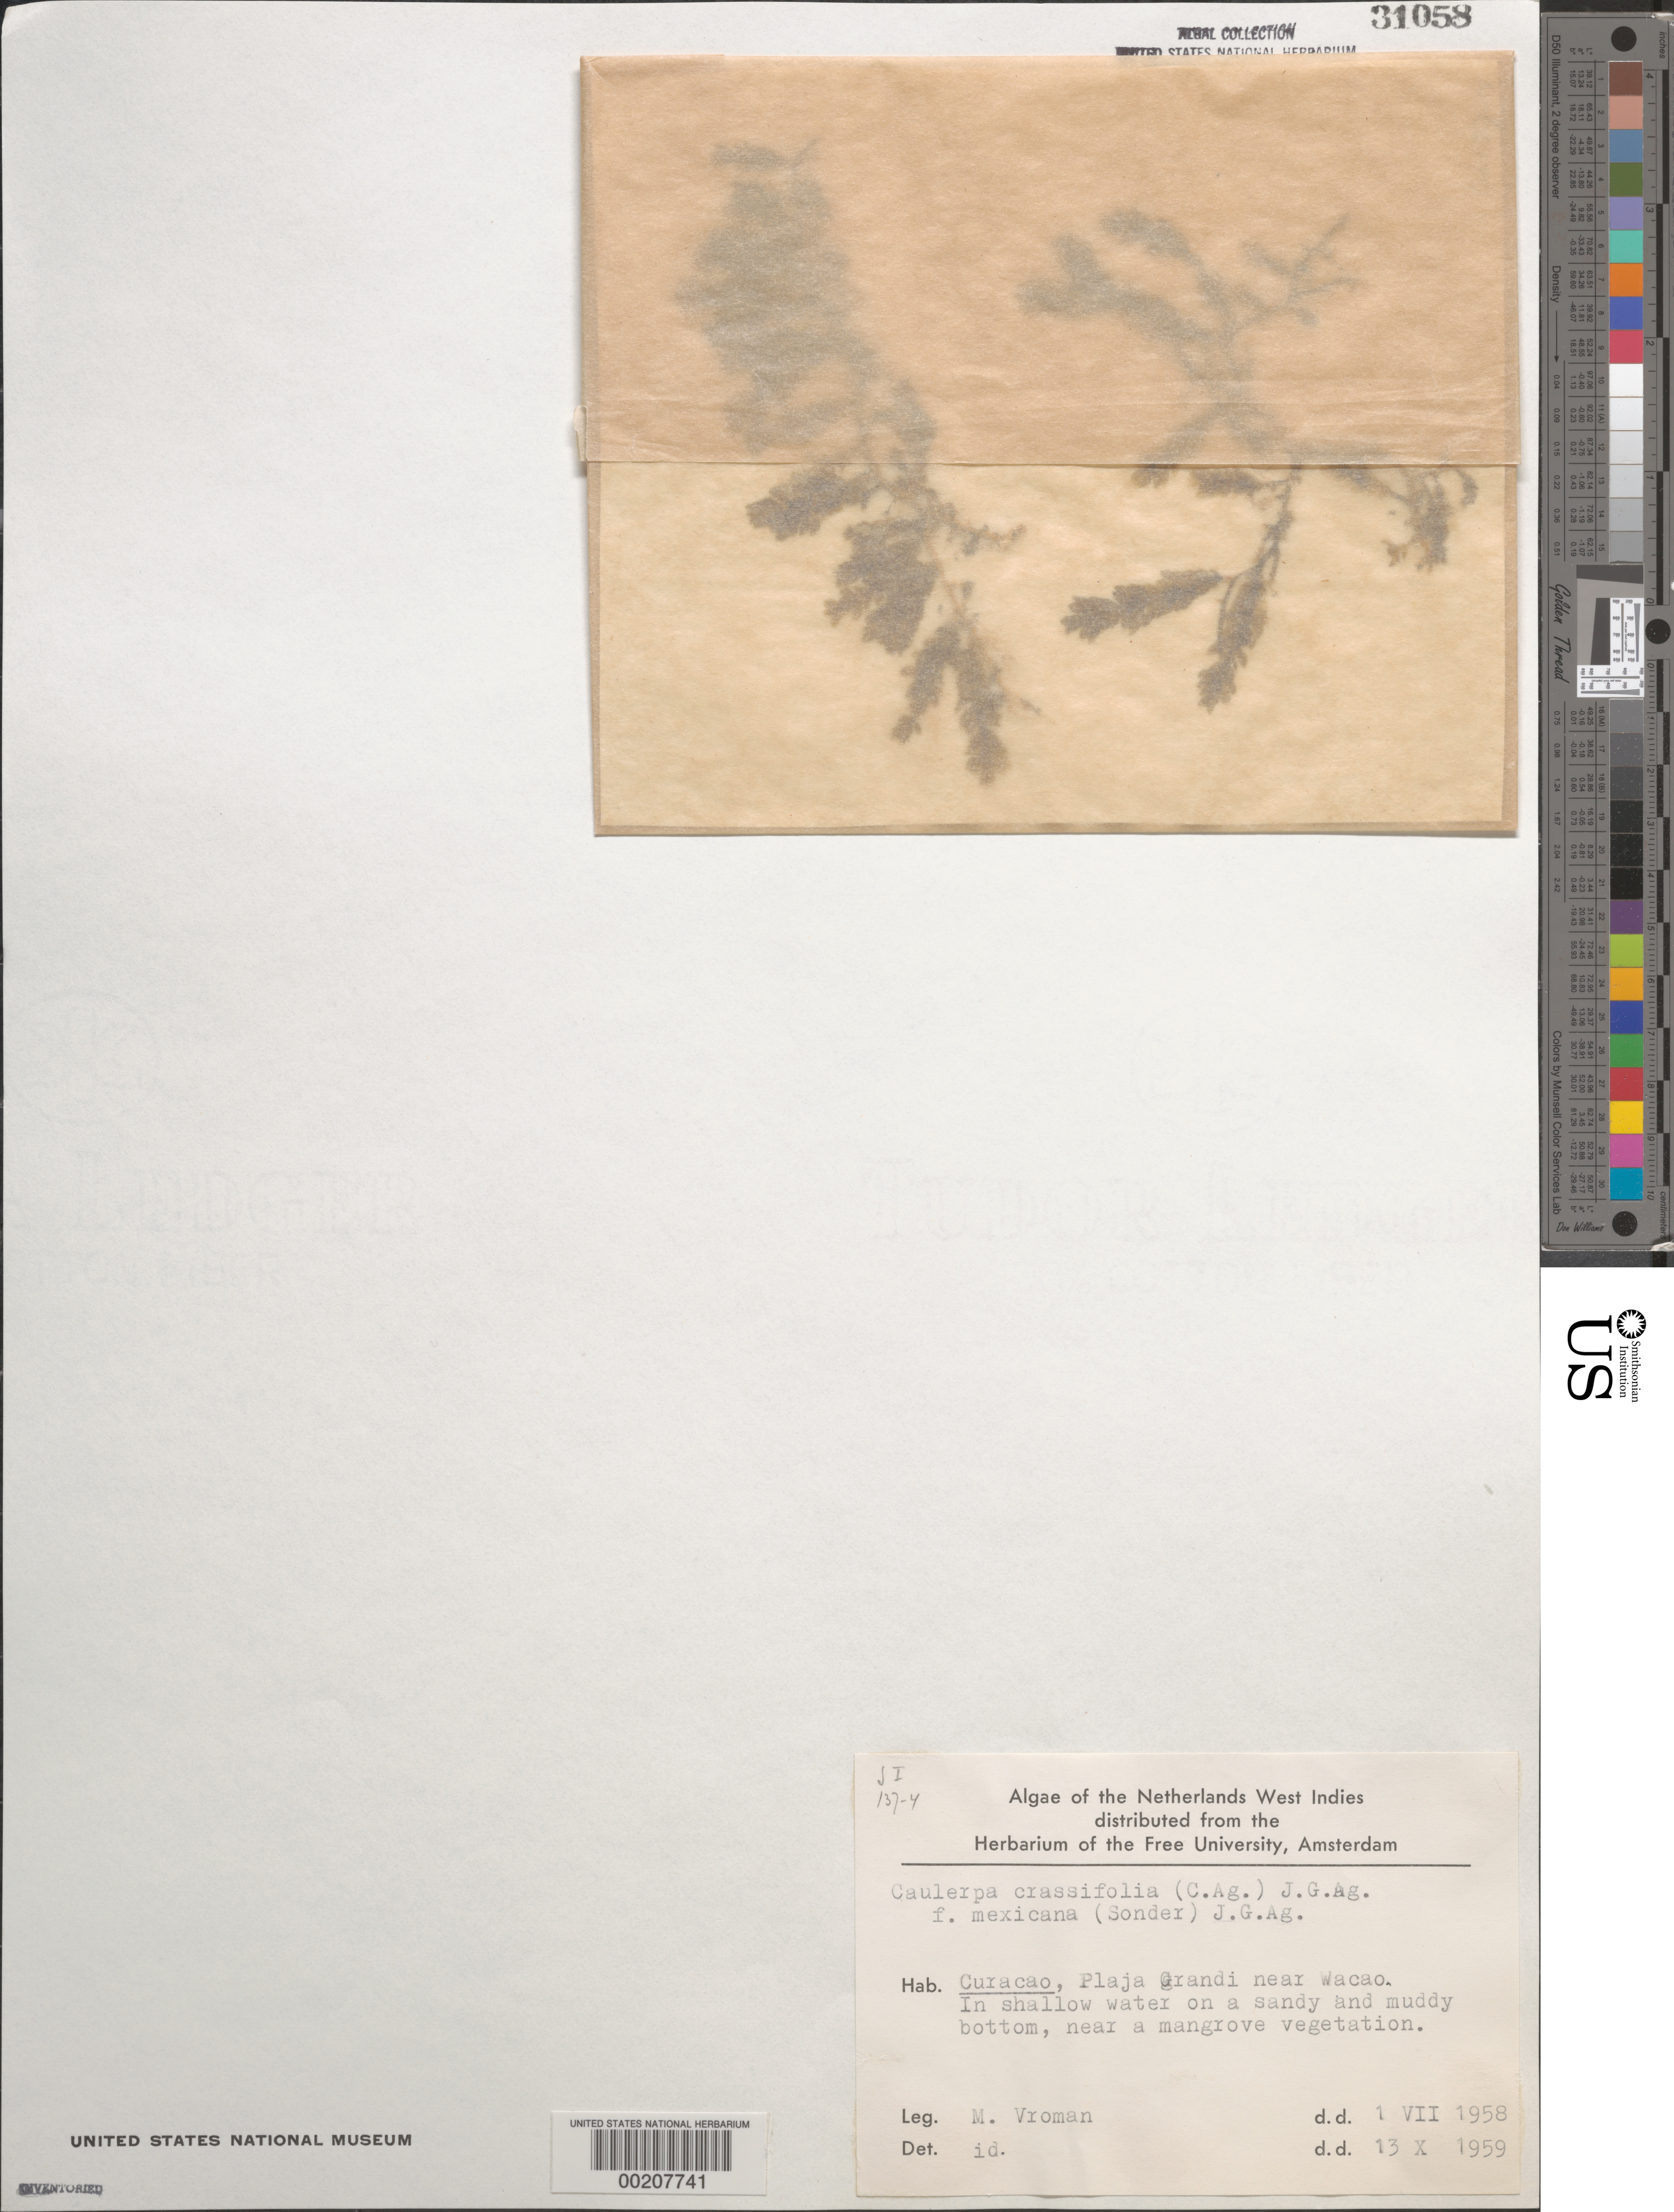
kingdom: Plantae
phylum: Chlorophyta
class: Ulvophyceae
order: Cladophorales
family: Cladophoraceae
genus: Cladophora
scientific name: Cladophora glomerata var. crassior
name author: (C. Agardh) C. Hoek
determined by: Algae name updating Project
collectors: M. Vroman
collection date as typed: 01 Jul 1958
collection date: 1958-07-01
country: Curaçao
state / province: ABC Islands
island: Curaçao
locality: Plaja Grandi, near Wacao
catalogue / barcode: US 31058